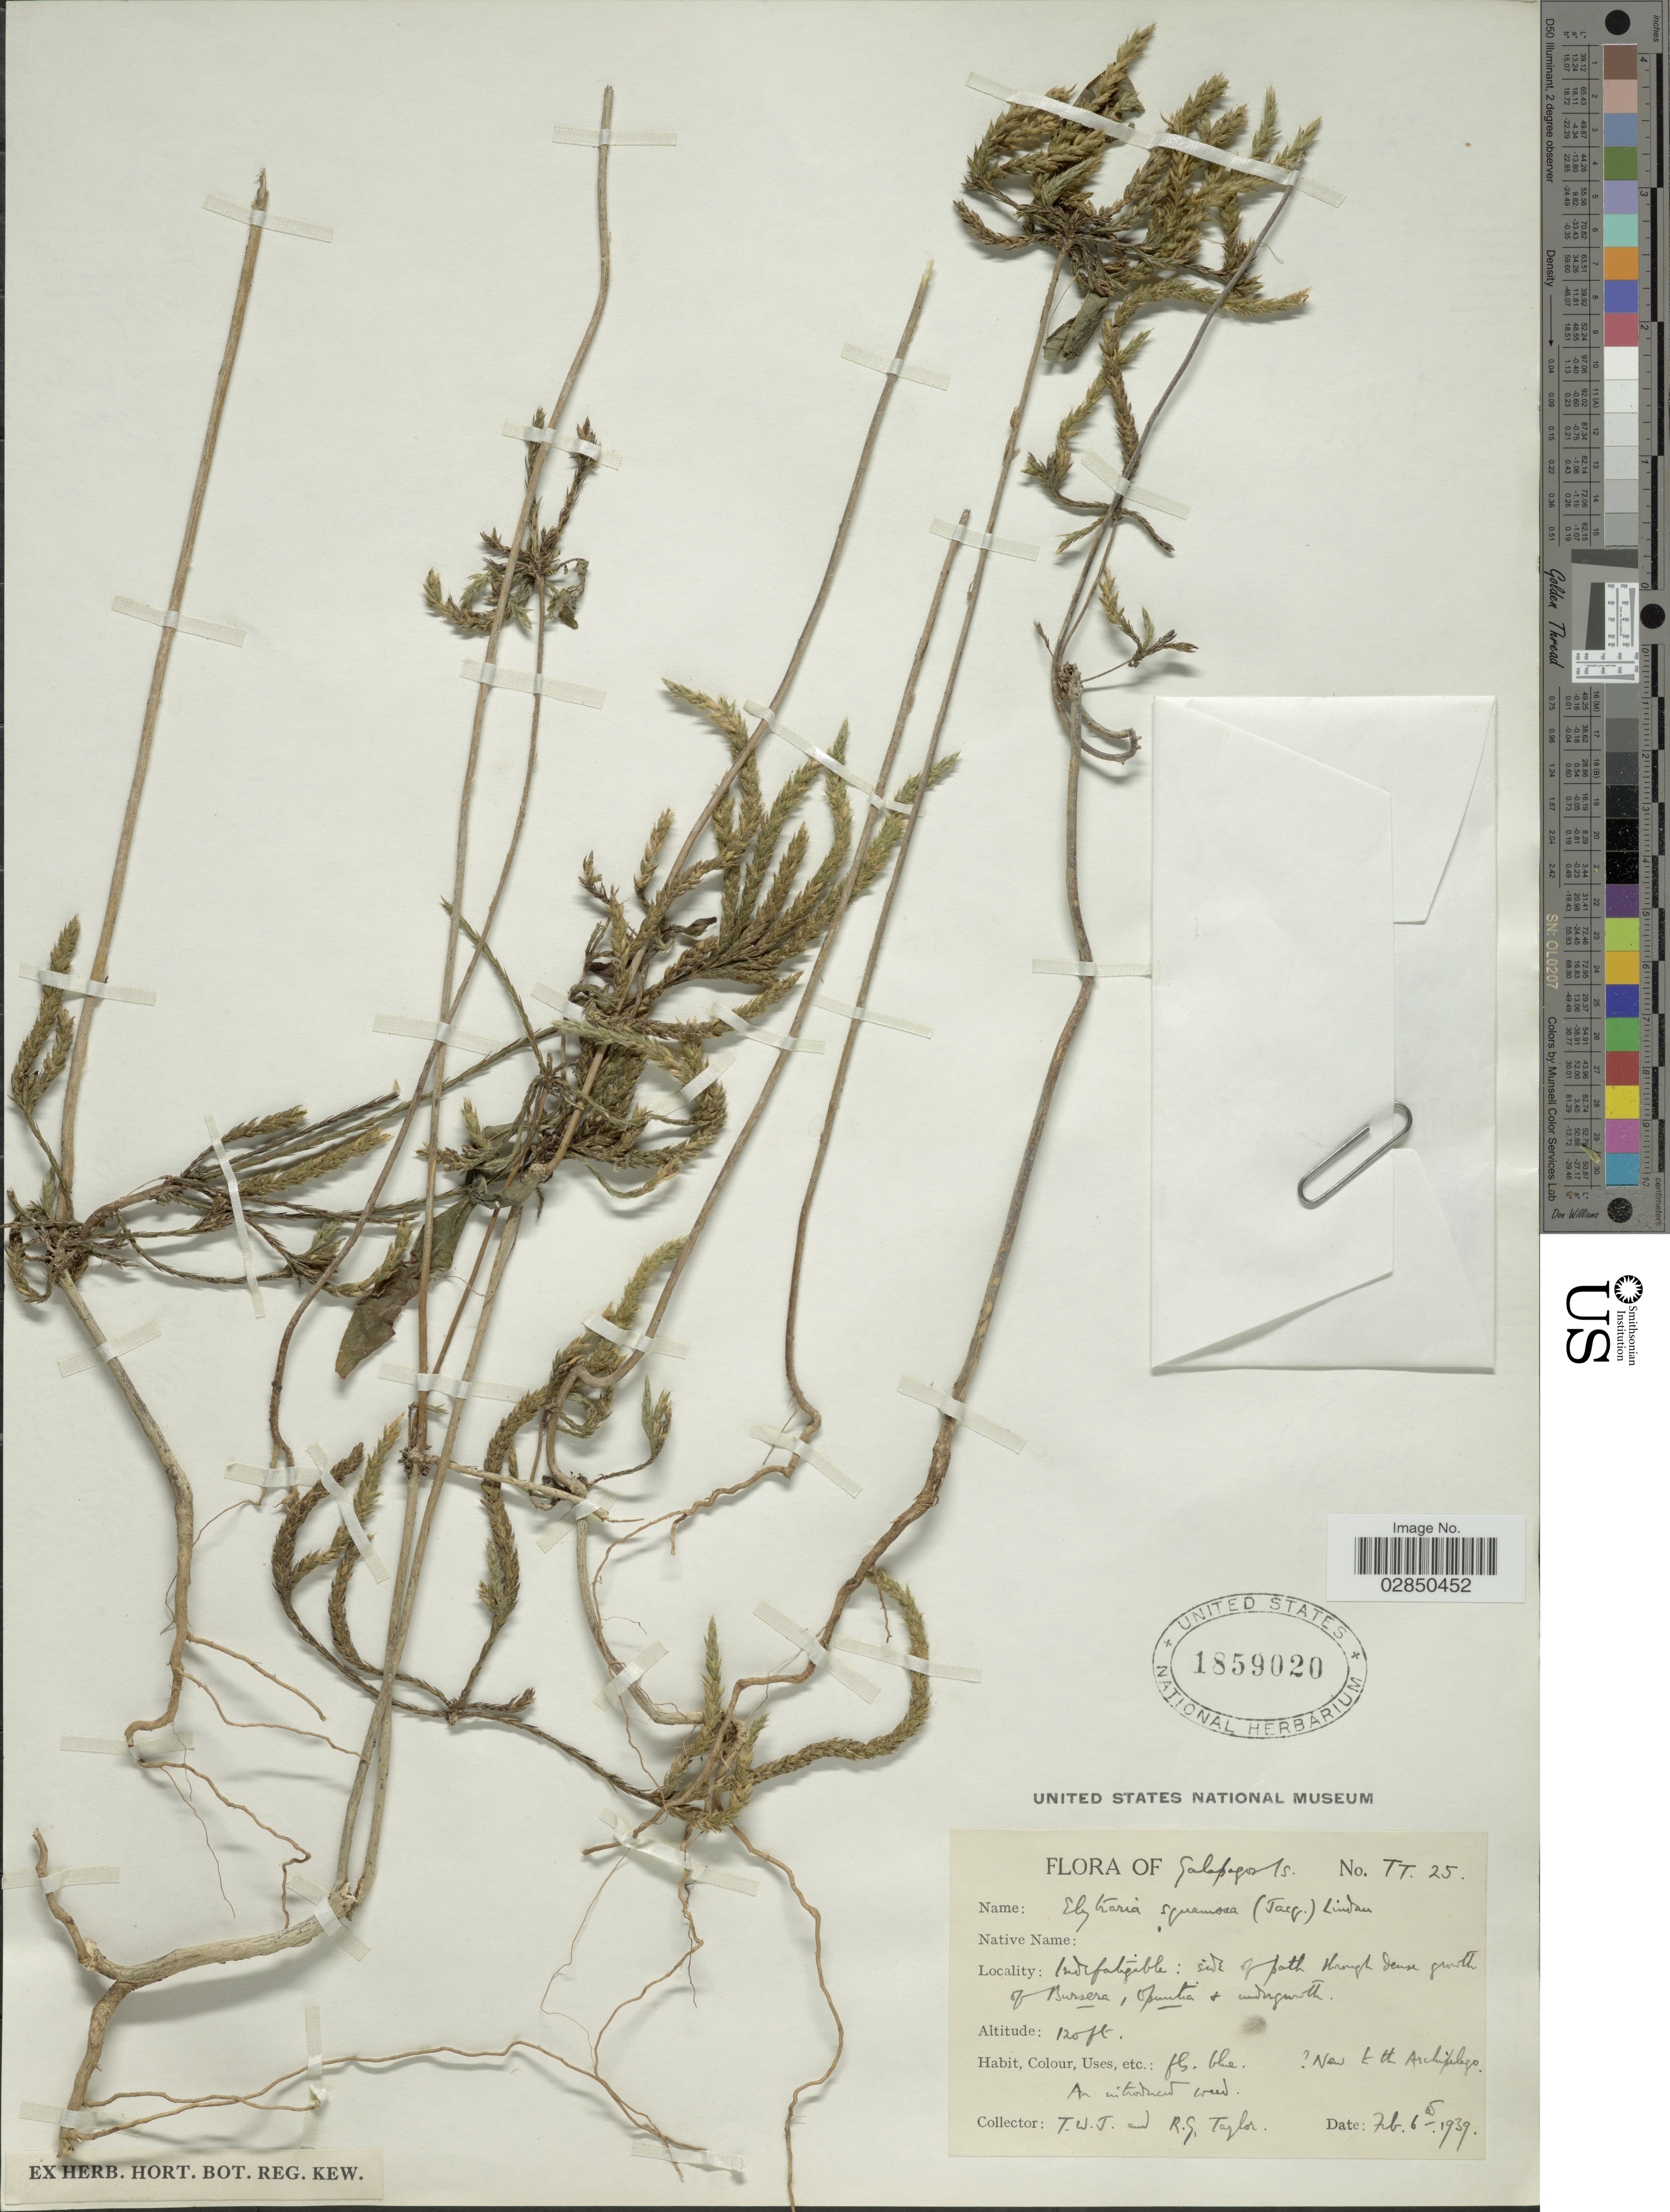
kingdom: Plantae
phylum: Tracheophyta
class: Magnoliopsida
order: Lamiales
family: Acanthaceae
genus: Elytraria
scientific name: Elytraria imbricata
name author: (Vahl) Pers.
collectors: T. W. J. Taylor & R. Taylor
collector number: TT25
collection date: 1939-02-06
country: Ecuador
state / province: Colón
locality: Galapagos Is., Indefatigable.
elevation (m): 37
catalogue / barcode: US 1859020